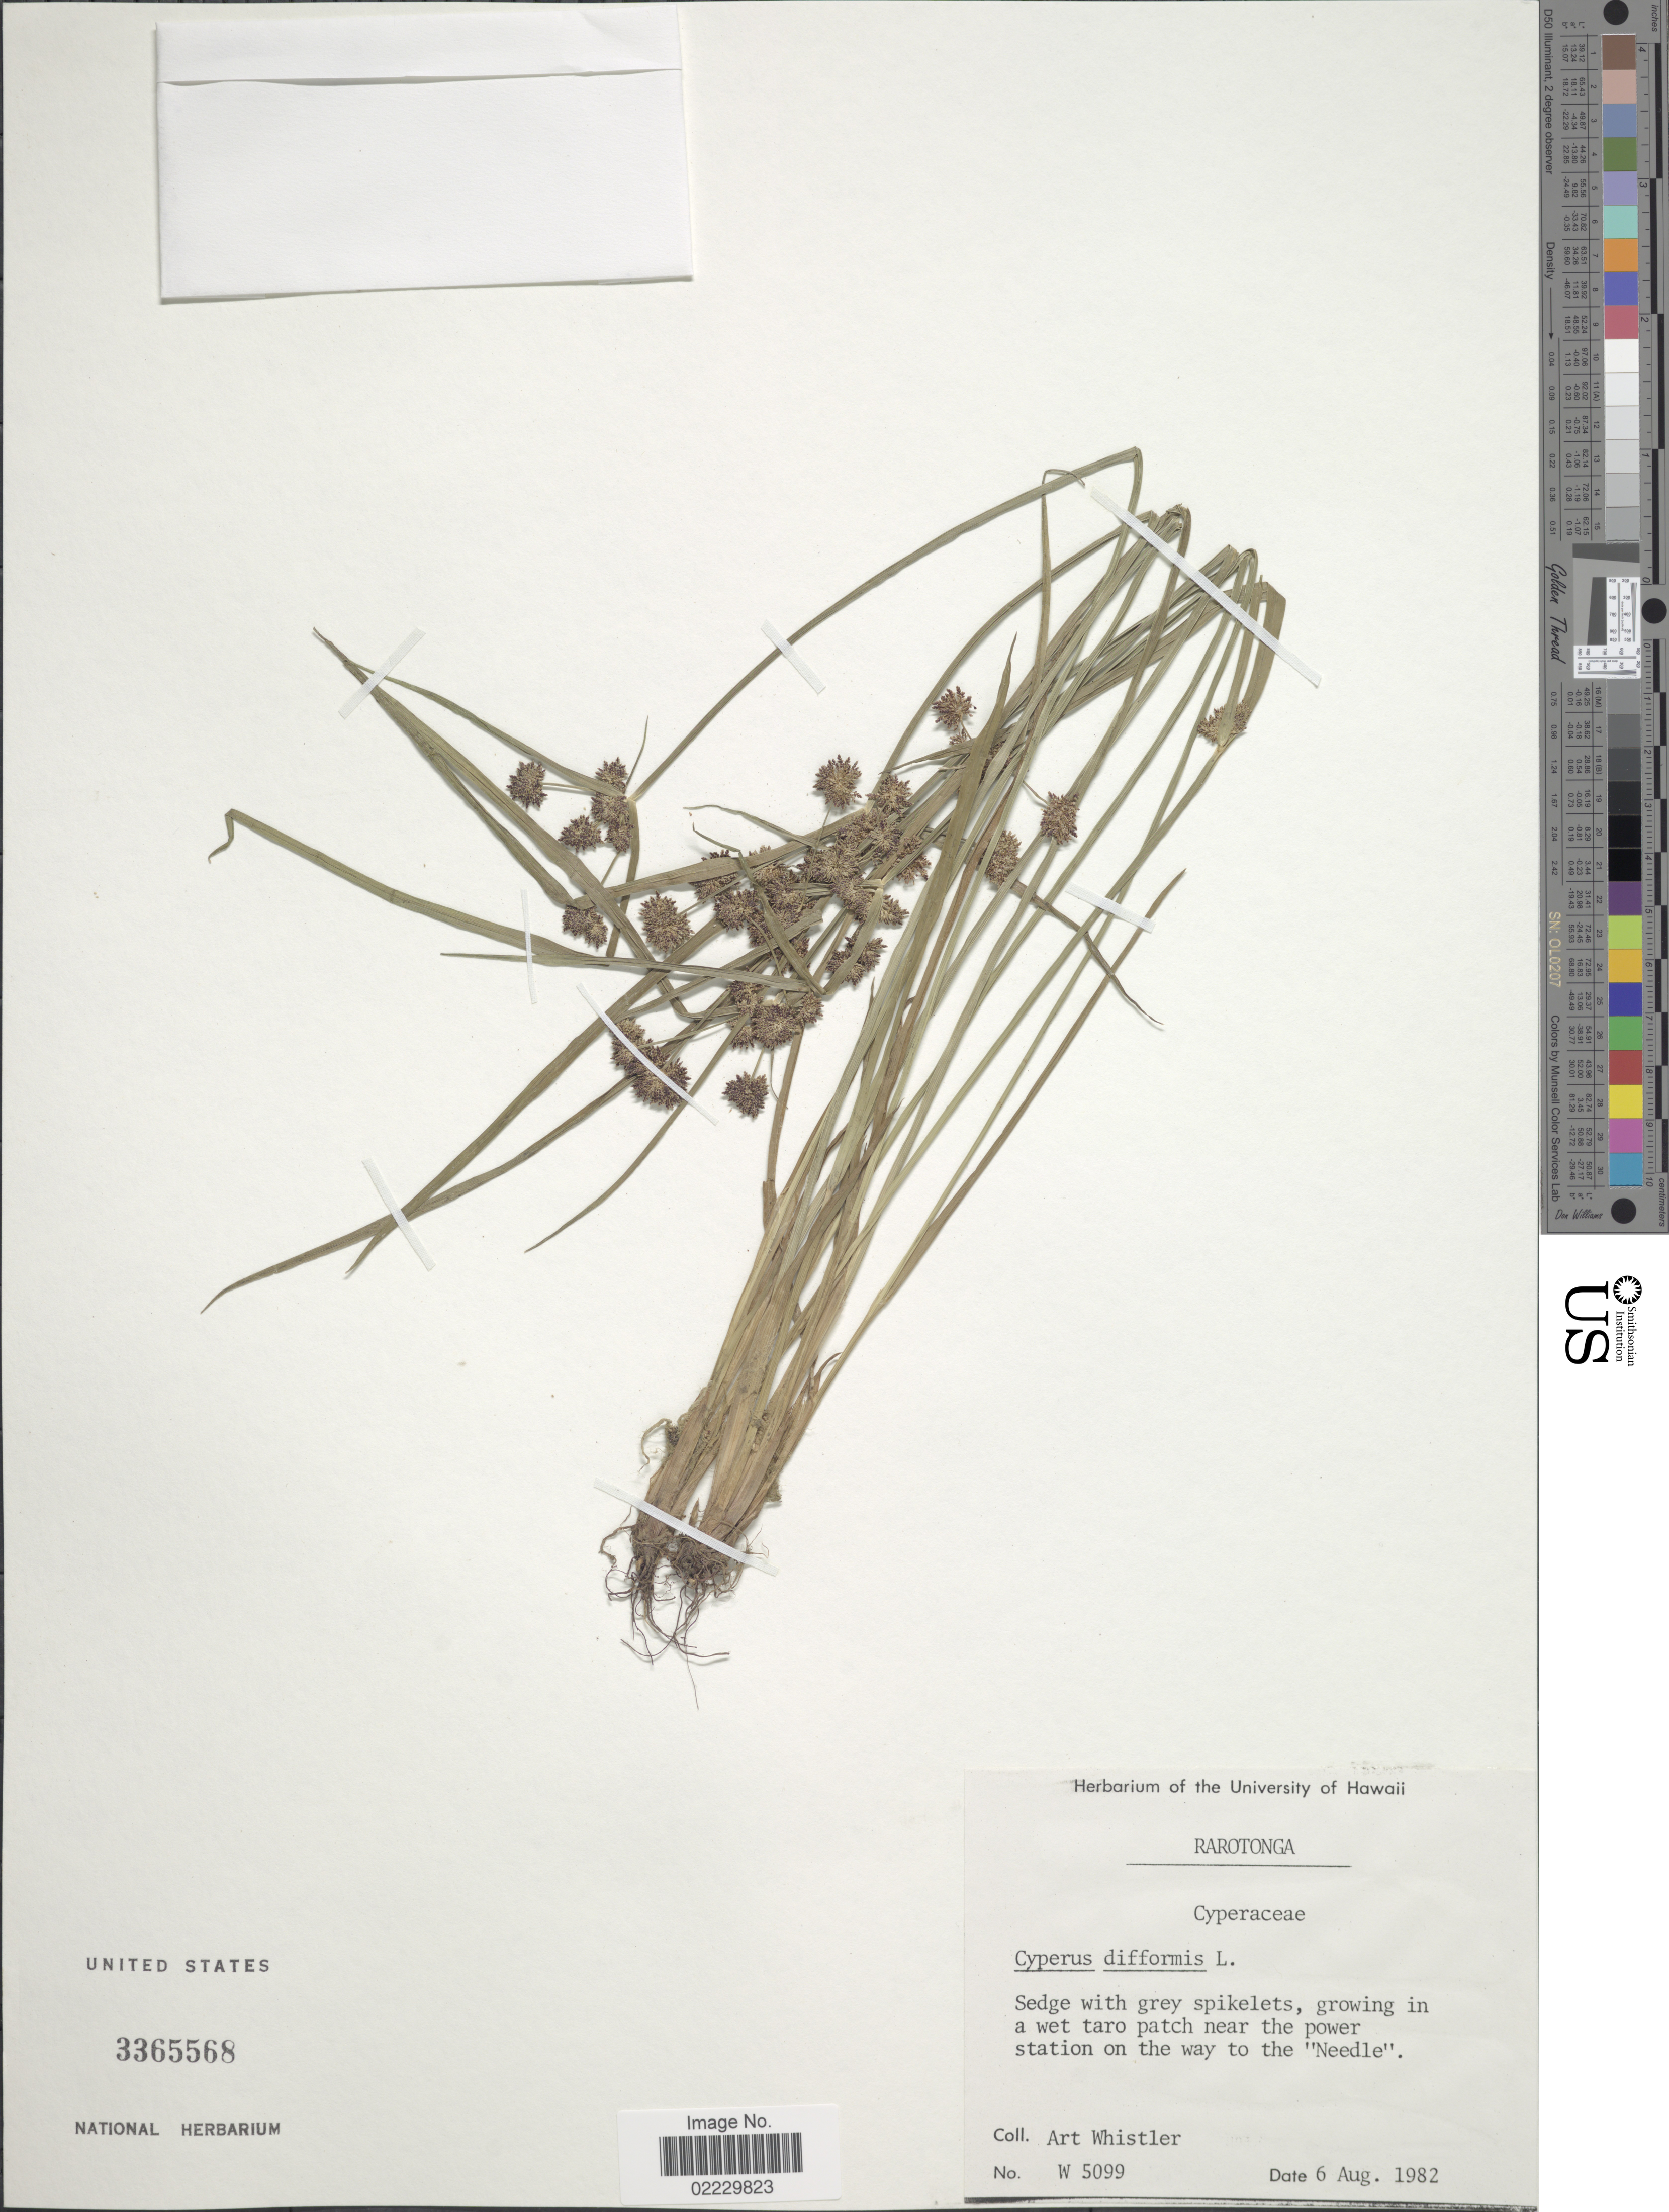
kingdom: Plantae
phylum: Tracheophyta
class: Liliopsida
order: Poales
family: Cyperaceae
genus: Cyperus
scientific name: Cyperus difformis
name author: L.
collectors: A. Whistler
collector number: W 5099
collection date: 1982-08-06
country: Cook Islands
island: Rarotonga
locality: Rarotonga, near the power station on the way to the "Needle"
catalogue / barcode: US 3365568